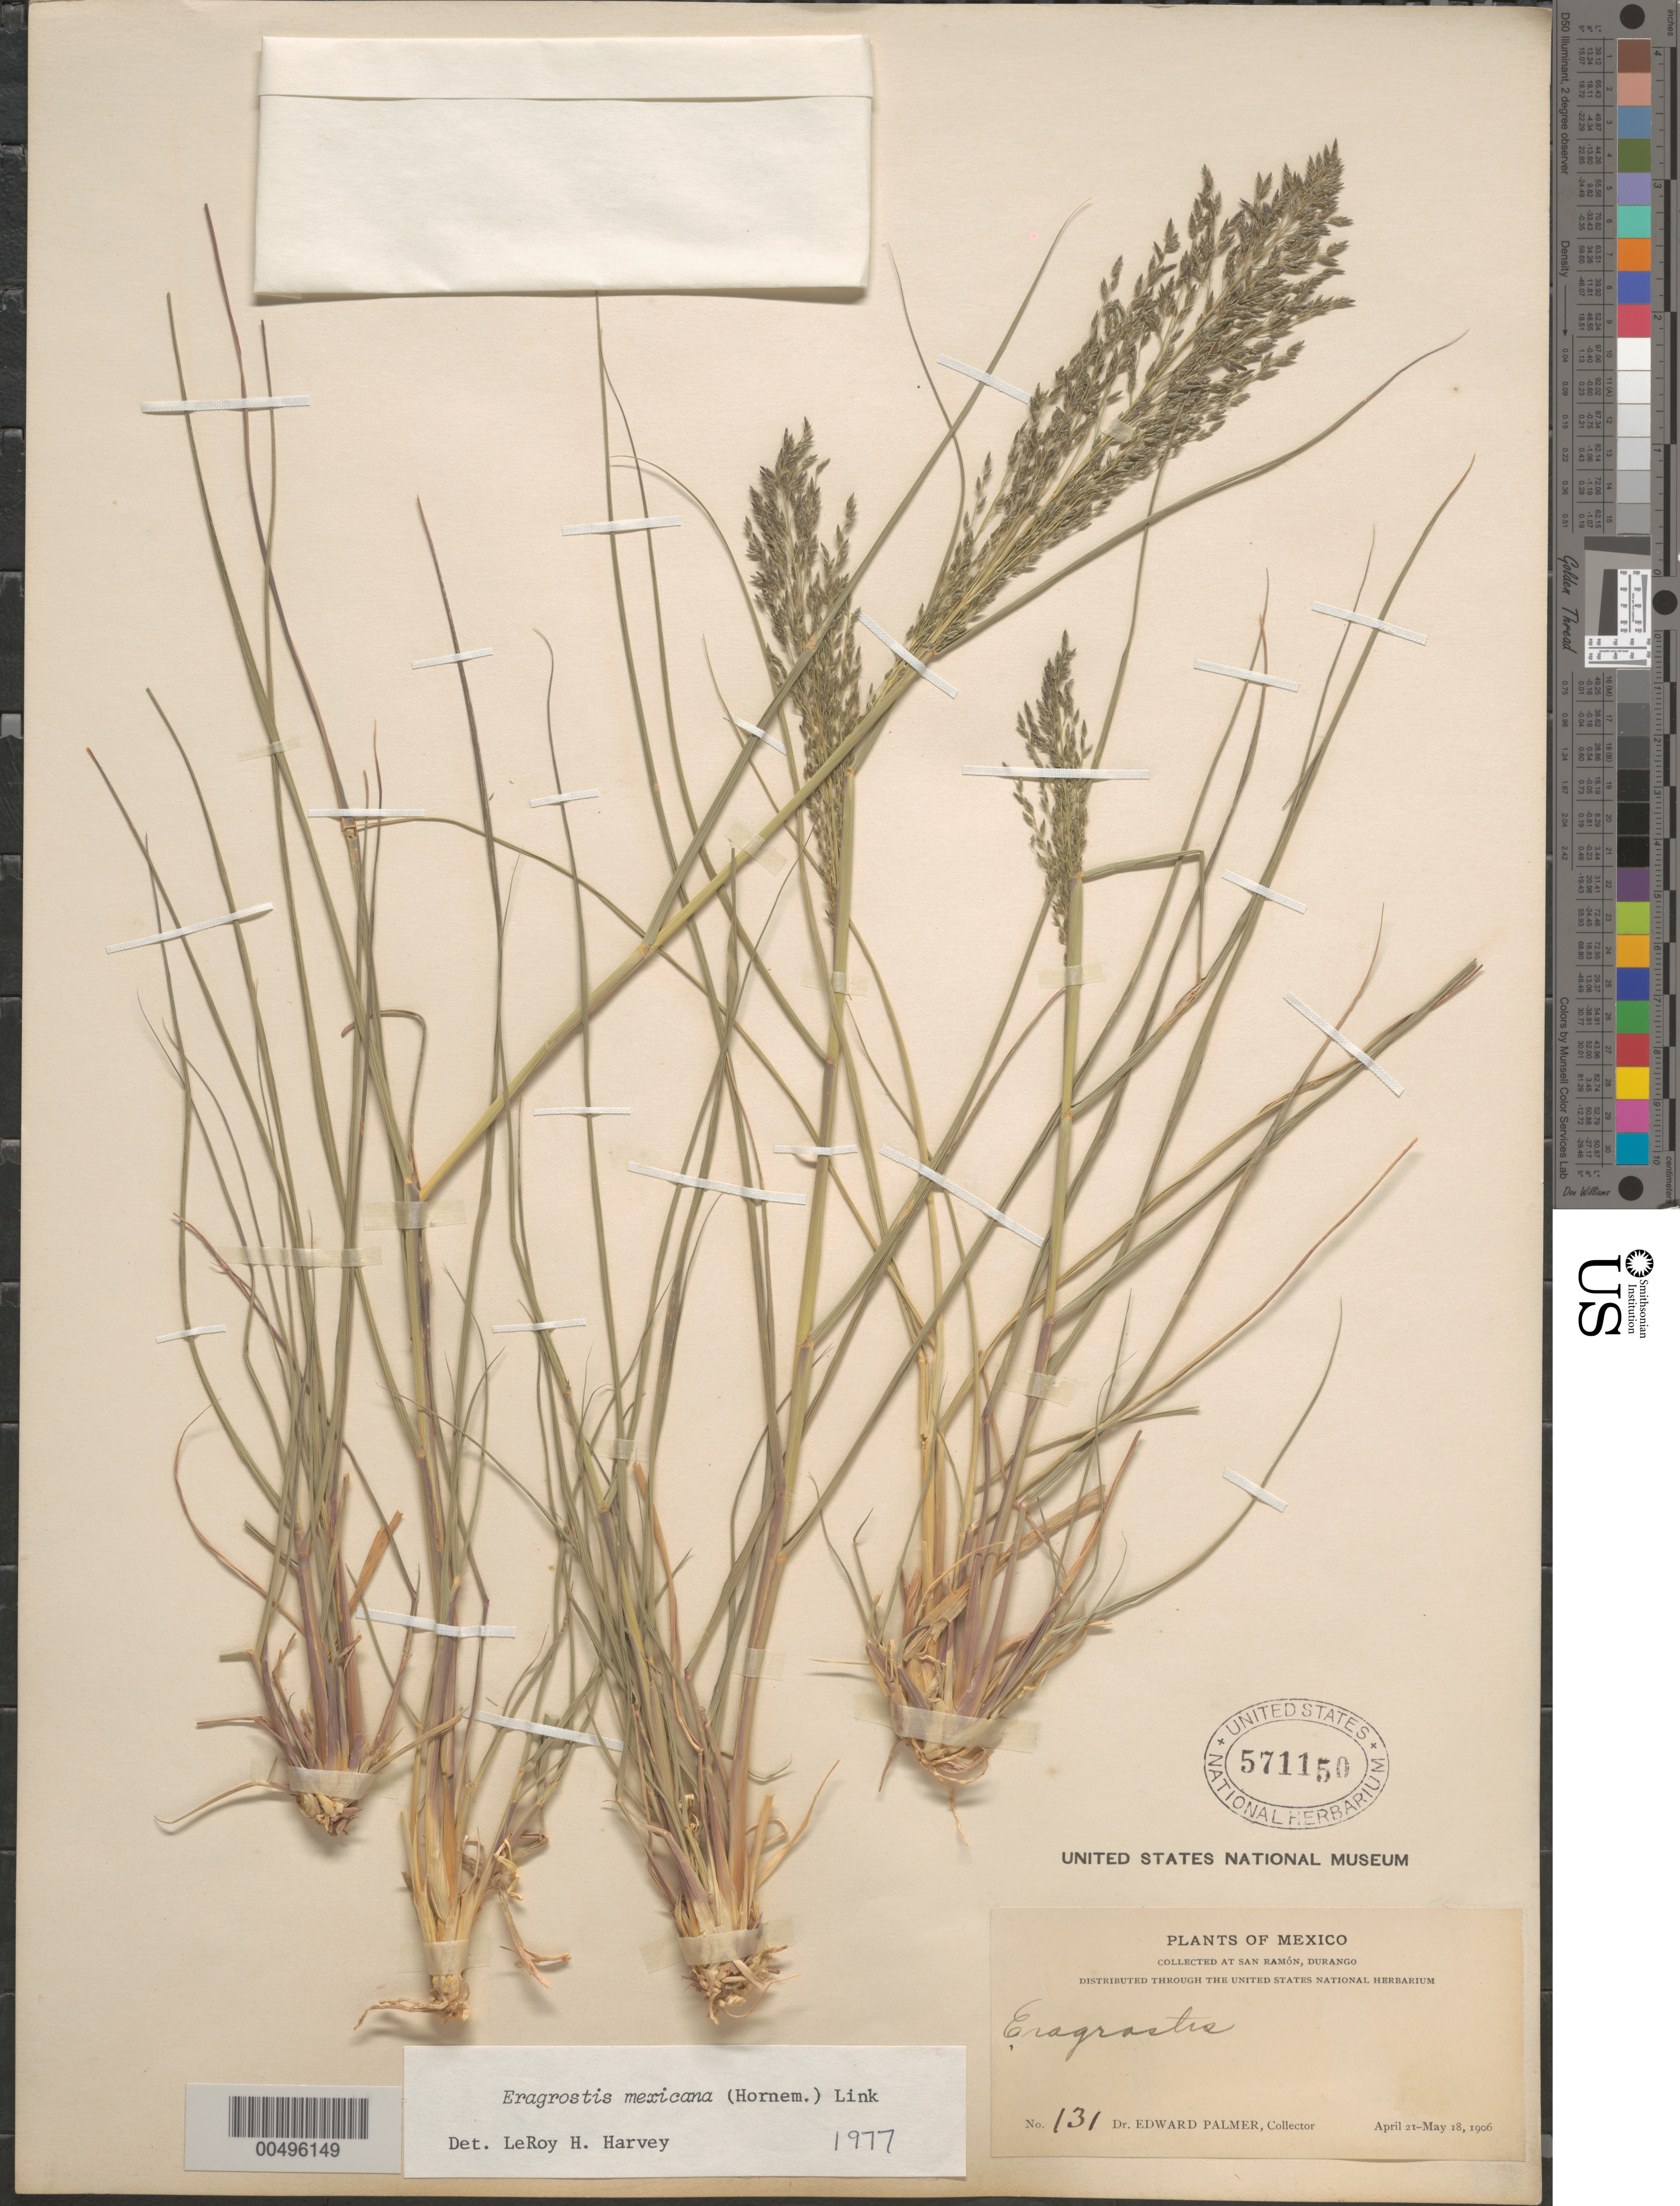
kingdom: Plantae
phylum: Tracheophyta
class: Liliopsida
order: Poales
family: Poaceae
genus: Eragrostis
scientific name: Eragrostis mexicana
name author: (Hornem.) Link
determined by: Harvey, L. H.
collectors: E. Palmer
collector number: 131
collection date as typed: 21 Apr 1906 to 18 May 1906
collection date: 1906-04-21/1906-05-18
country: Mexico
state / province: Durango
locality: San Ramón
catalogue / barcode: US 571150